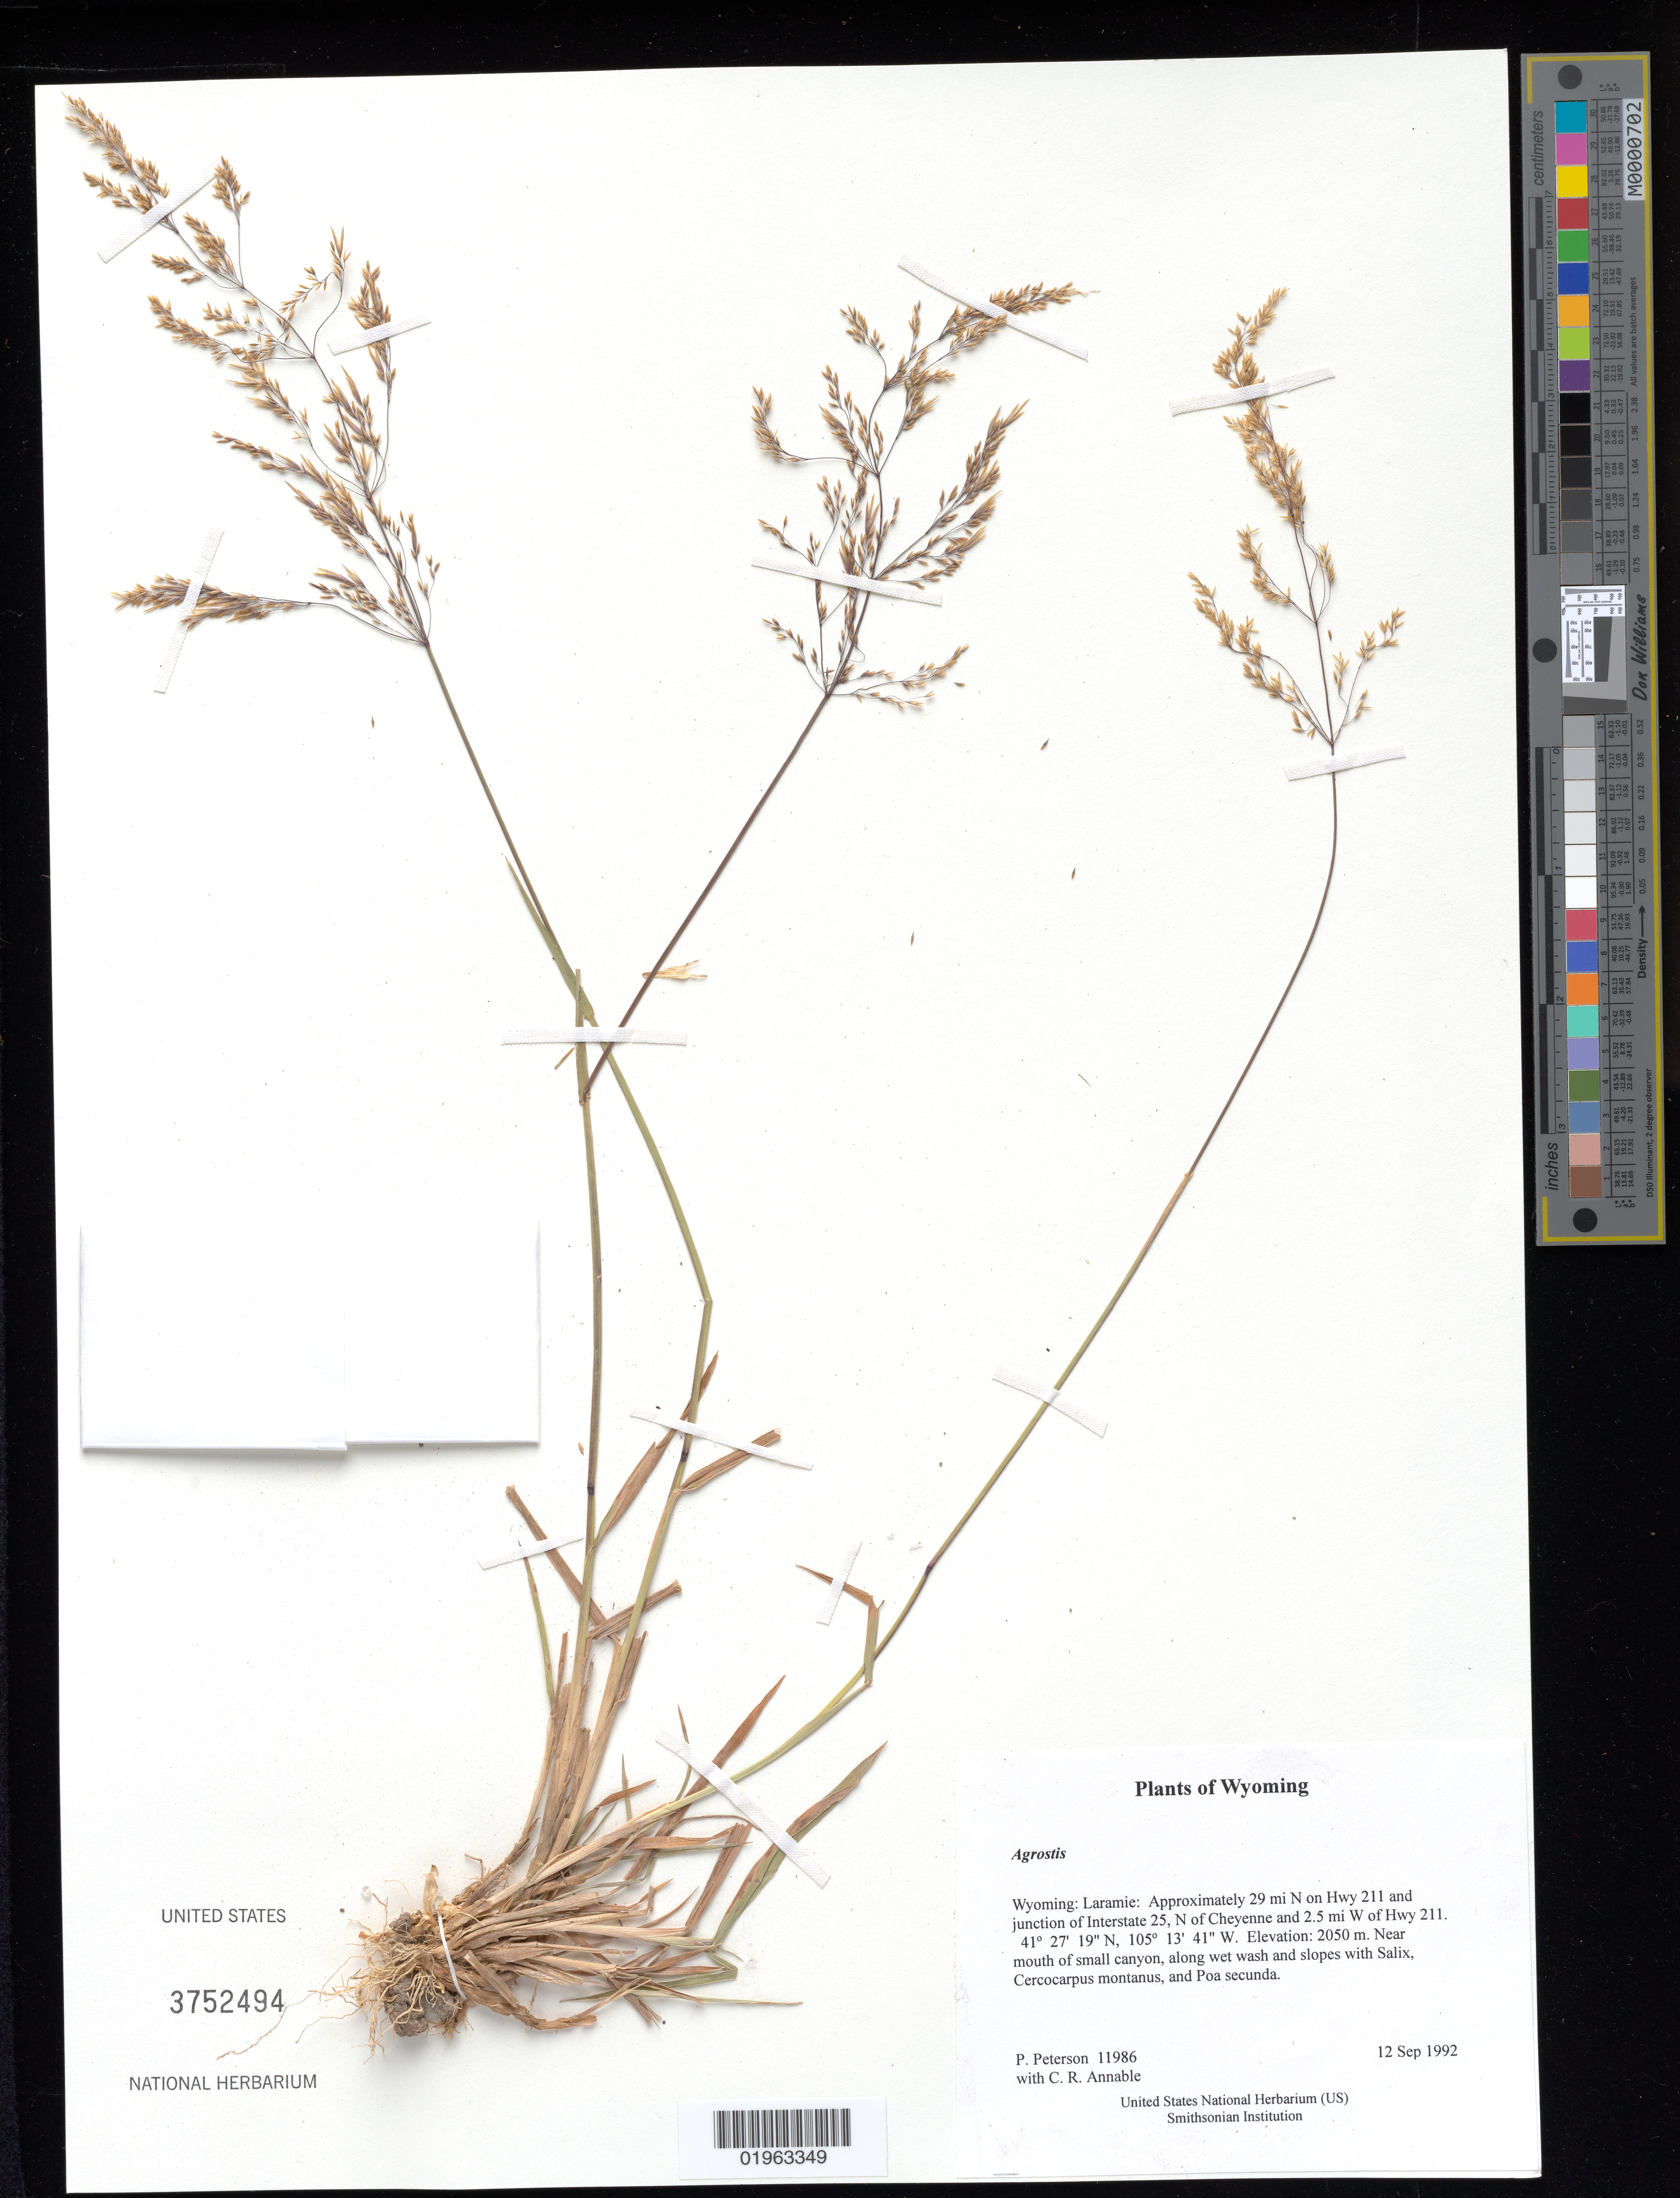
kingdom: Plantae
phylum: Tracheophyta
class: Liliopsida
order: Poales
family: Poaceae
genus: Agrostis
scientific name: Agrostis sp.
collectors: P. M. Peterson & C. R. Annable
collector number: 11986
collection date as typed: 12 Sep 1992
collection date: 1992-09-12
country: United States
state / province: Wyoming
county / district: Laramie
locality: Approximately 29 mi N on Hwy 211 and junction of Interstate 25, N of Cheyenne and 2.5 mi W of Hwy 211.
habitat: Near mouth of small canyon, along wet wash and slopes with Salix, Cercocarpus montanus, and Poa secunda.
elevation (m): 2050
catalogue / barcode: US 3752494